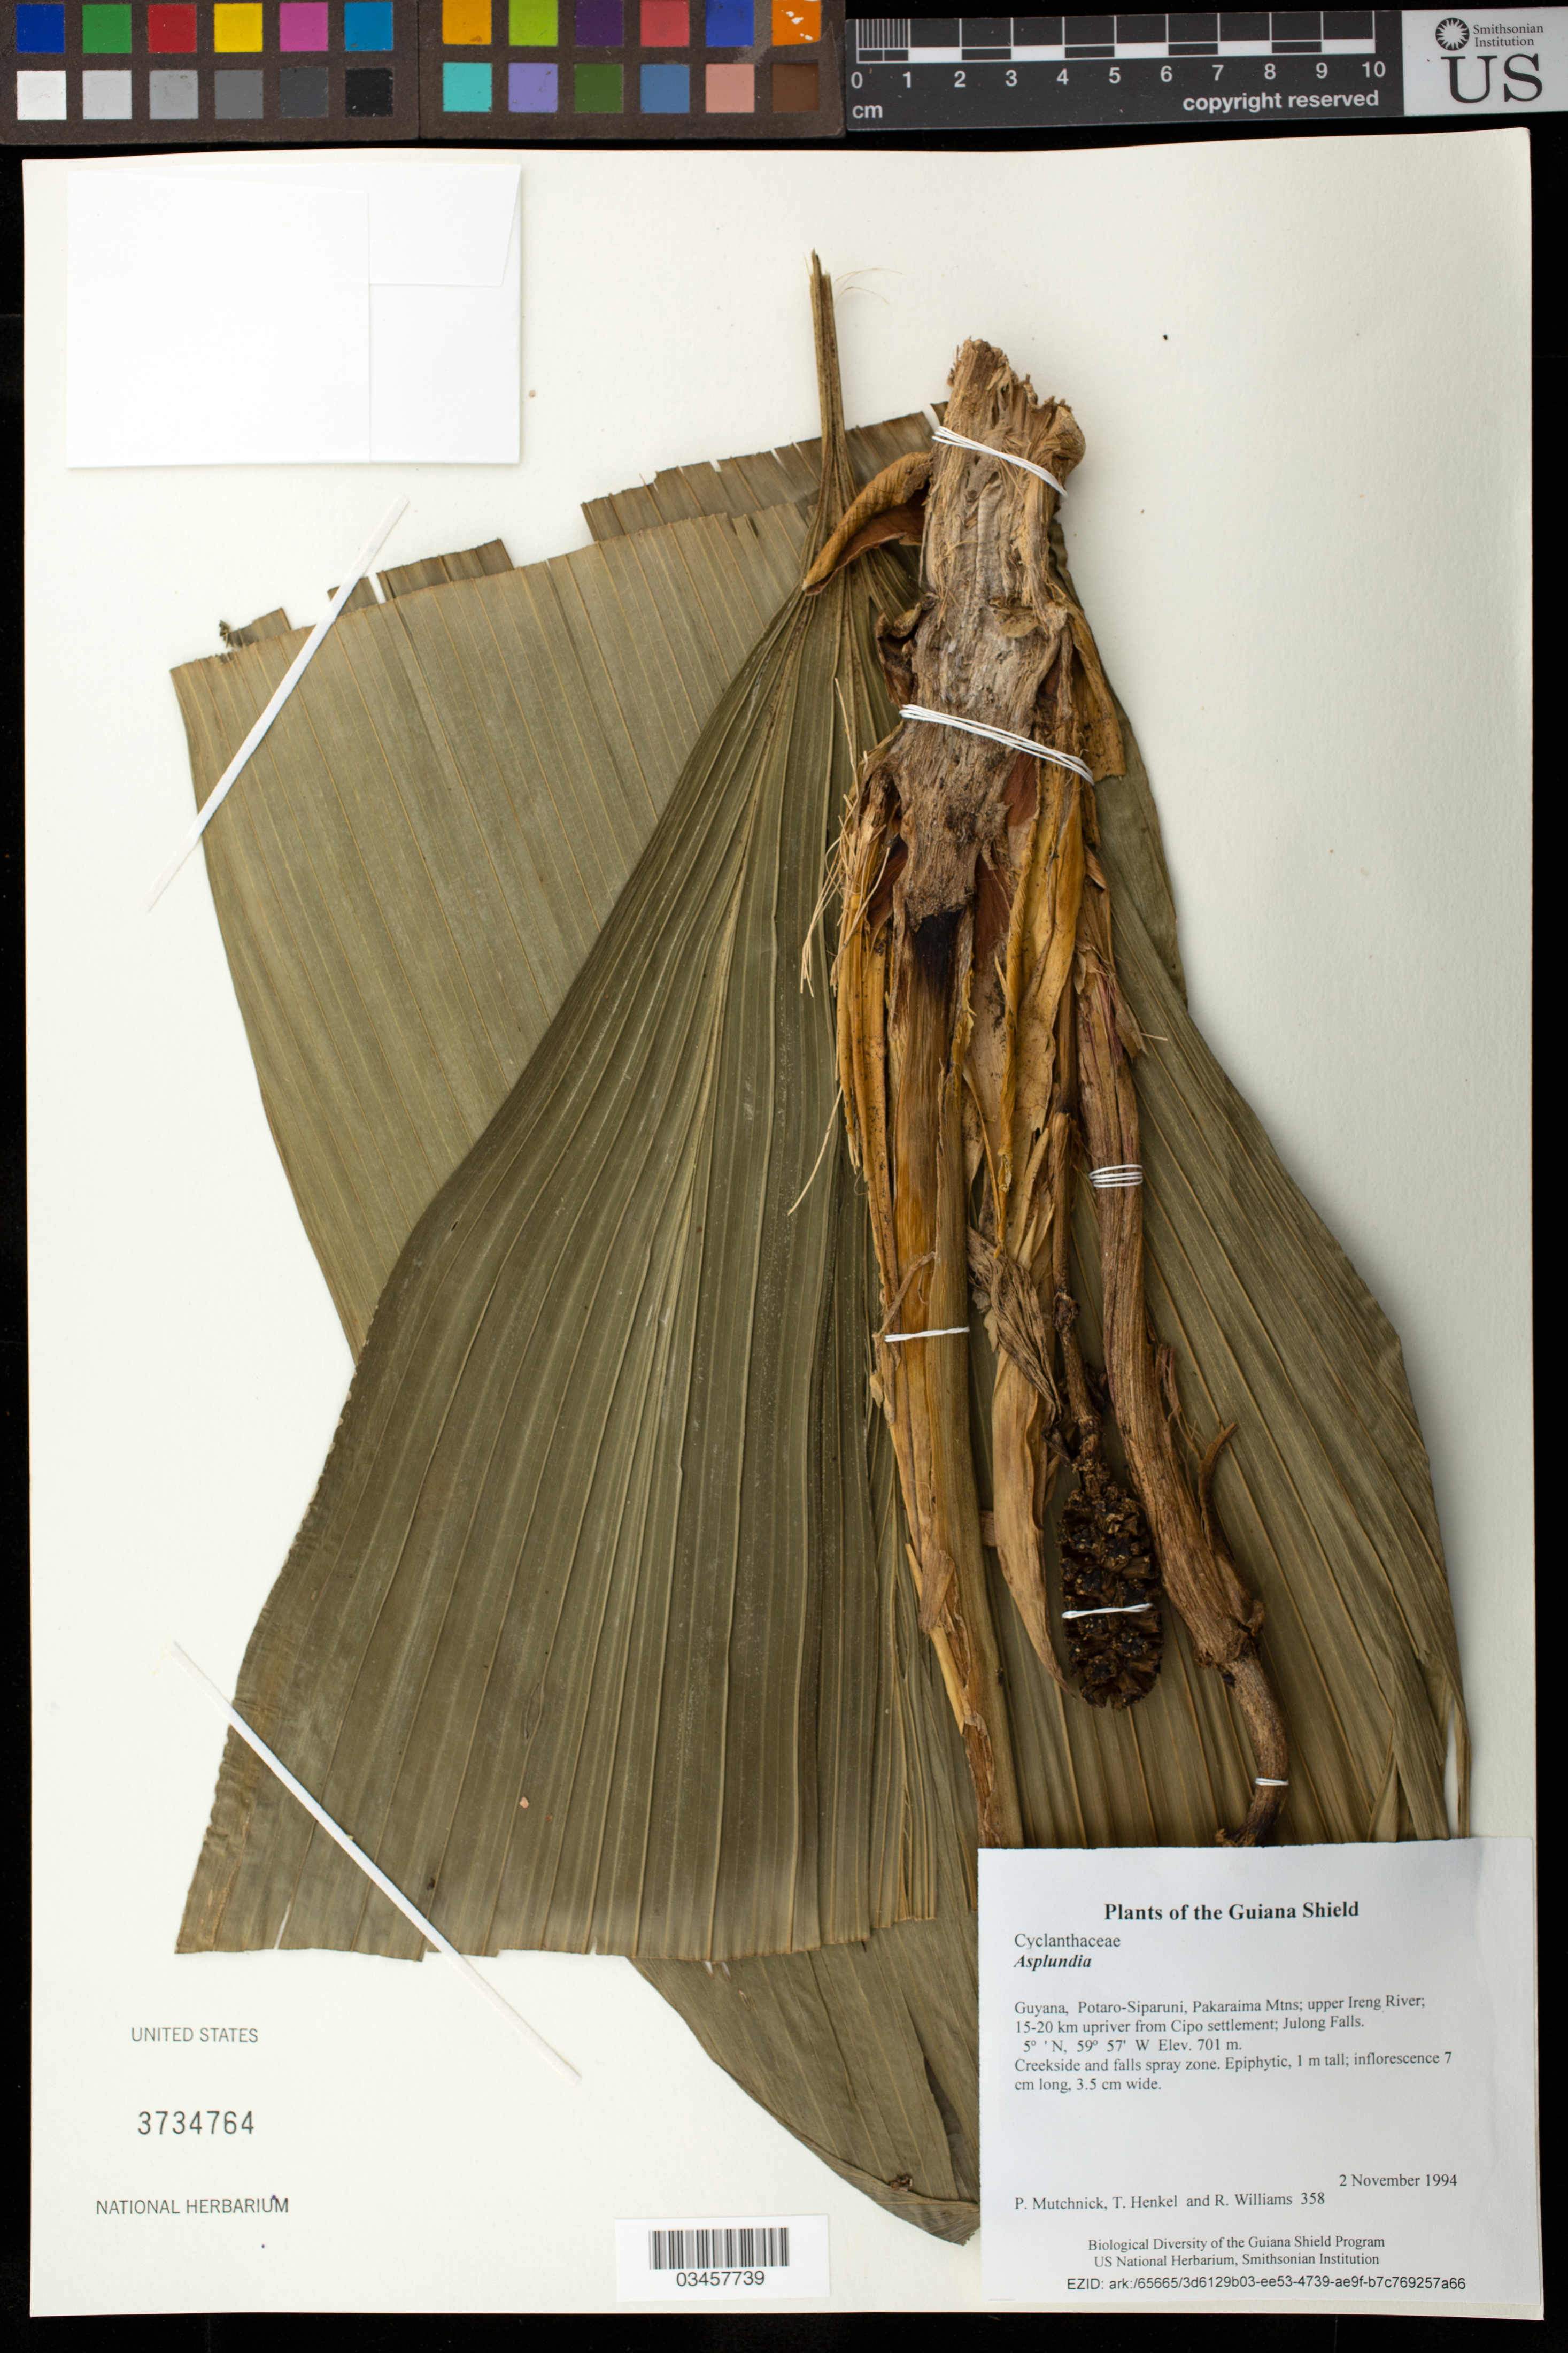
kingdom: Plantae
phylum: Tracheophyta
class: Liliopsida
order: Pandanales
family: Cyclanthaceae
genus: Asplundia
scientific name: Asplundia sp.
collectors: P. Mutchnick, T. Henkel & R. Williams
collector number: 358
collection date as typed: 2 November 1994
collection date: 1994-11-02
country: Guyana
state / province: Potaro-Siparuni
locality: Pakaraima Mtns; upper Ireng River; 15-20 km upriver from Cipo settlement; Julong Falls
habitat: Creekside and falls spray zone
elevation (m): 701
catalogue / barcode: US 3734764